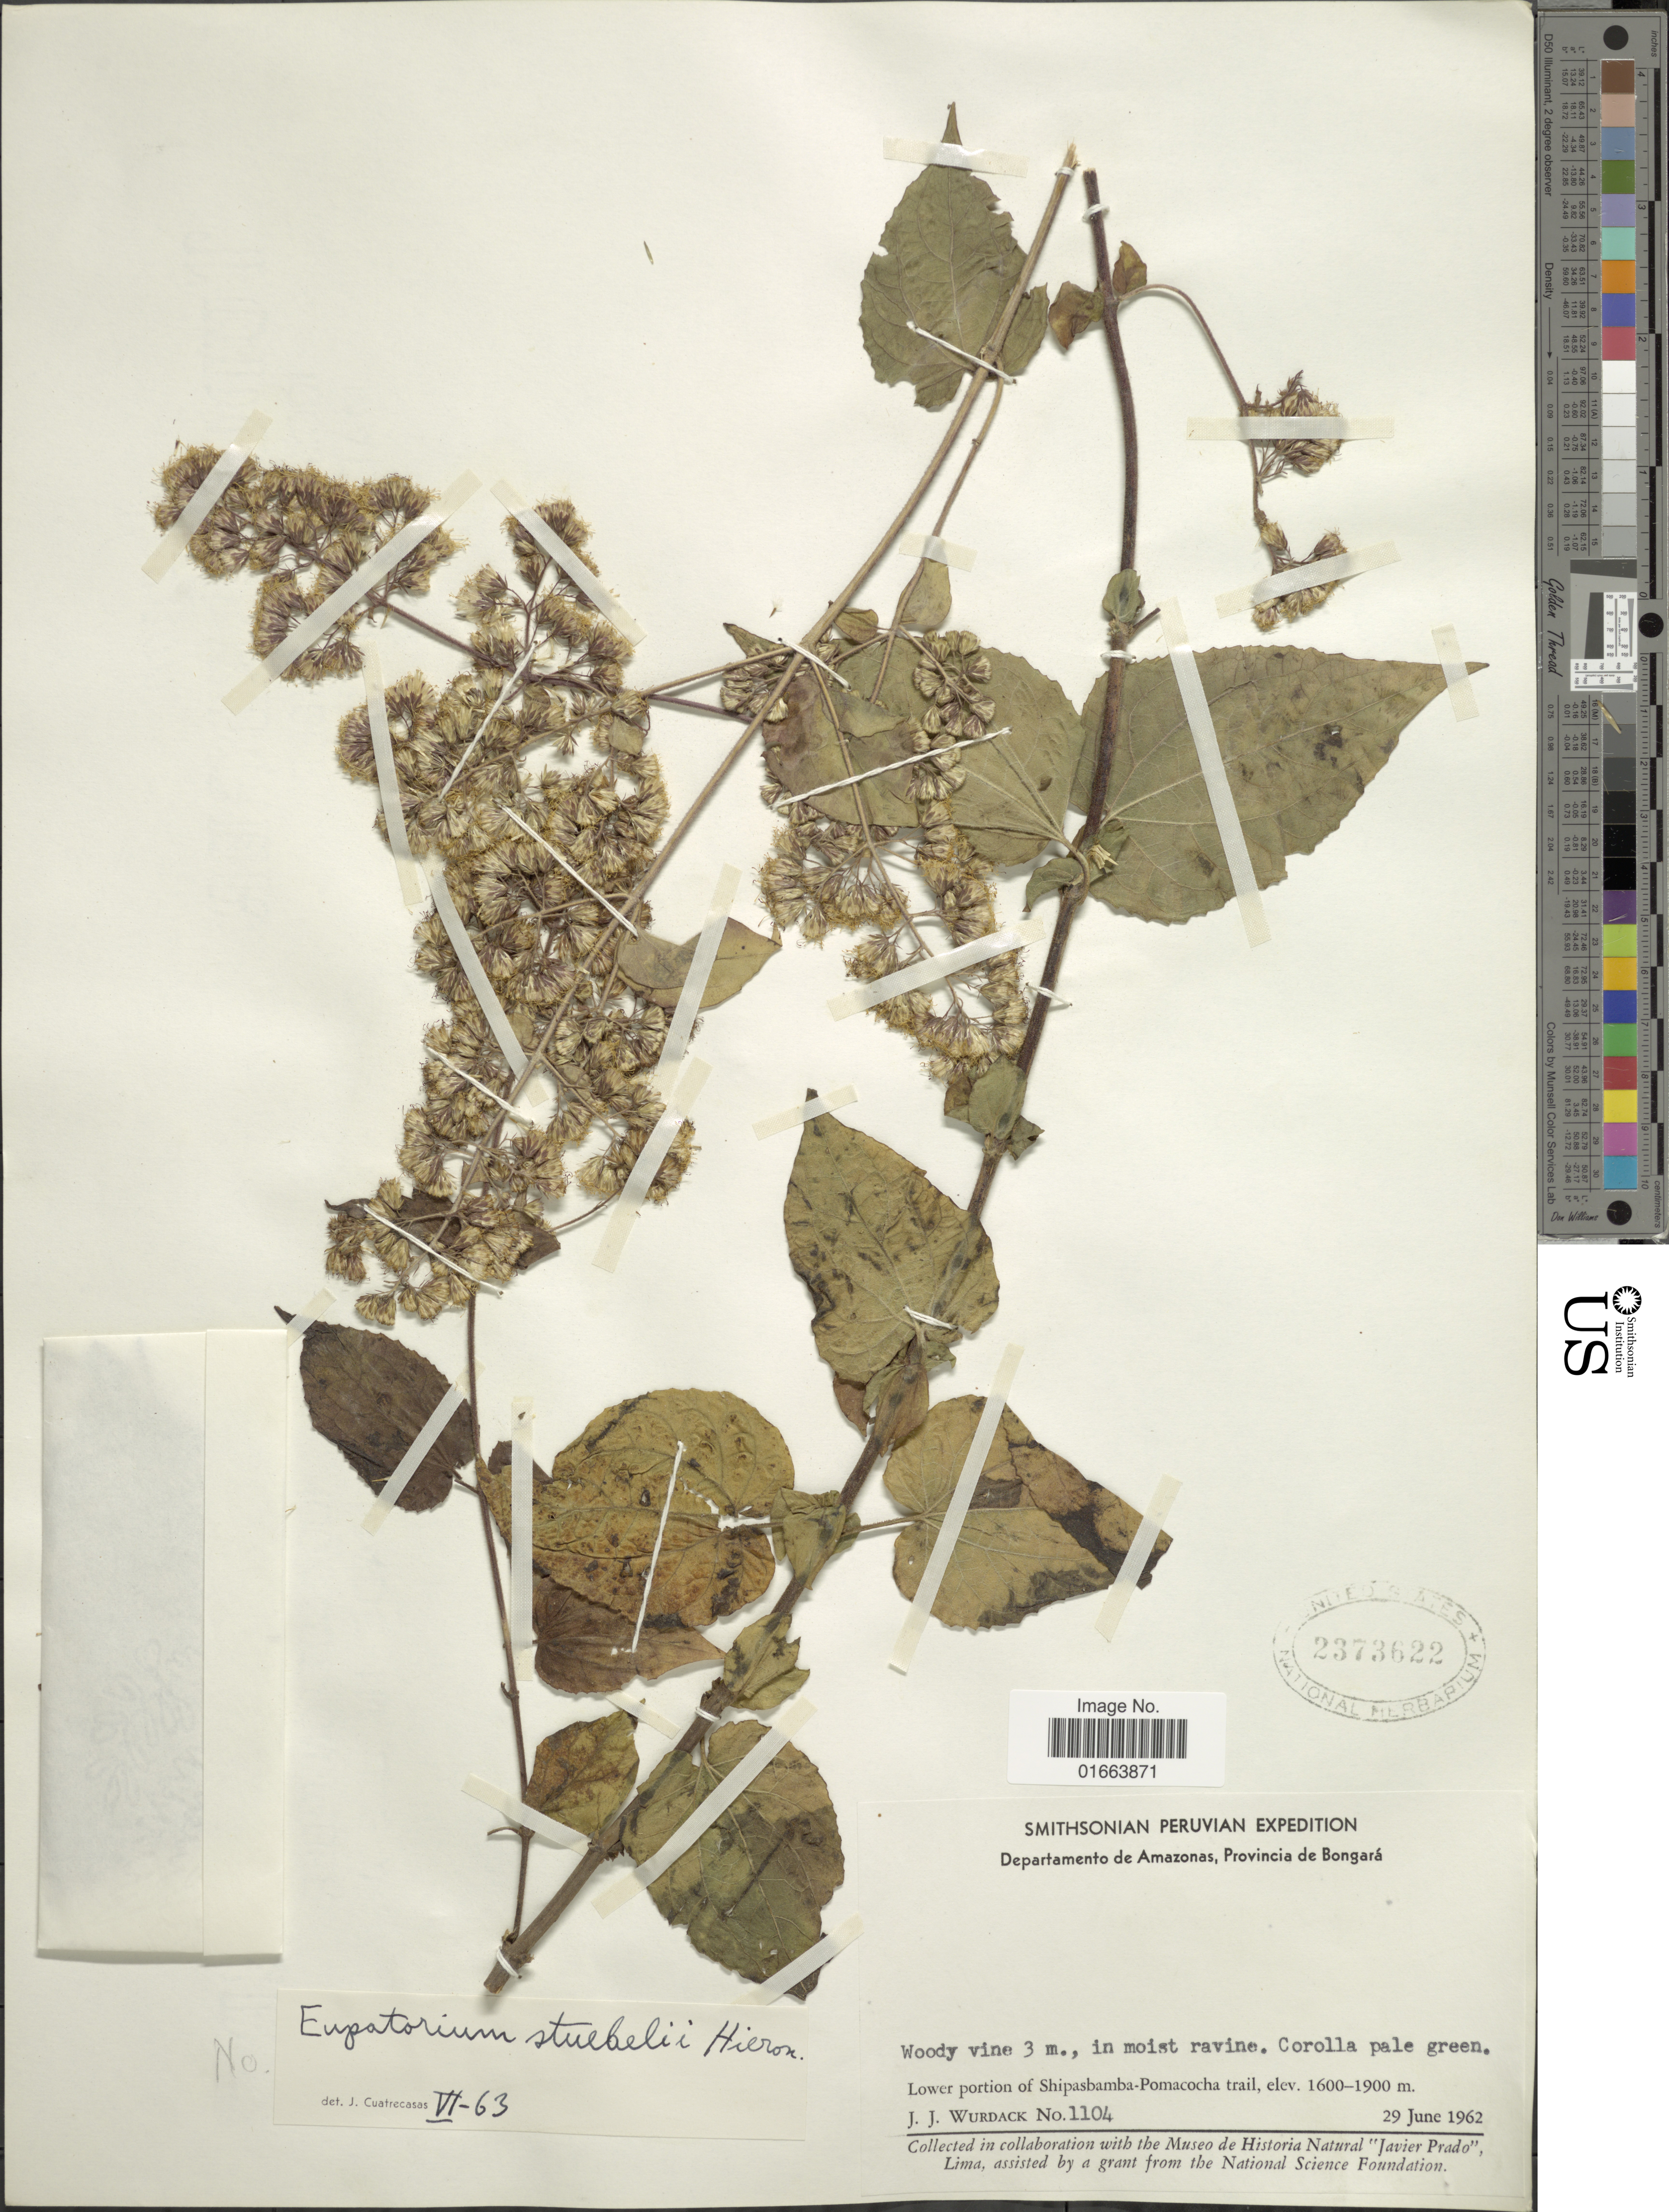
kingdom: Plantae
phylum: Tracheophyta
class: Magnoliopsida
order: Asterales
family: Asteraceae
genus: Koanophyllon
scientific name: Koanophyllon solidaginoides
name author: (Kunth) R.M. King & H. Rob.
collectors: J. J. Wurdack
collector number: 1104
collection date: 1962-06-29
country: Peru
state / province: Amazonas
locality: Provincia de Bongará. Lower portion of Shipasbamba - Pomacocha trail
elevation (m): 1600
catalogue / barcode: US 2373622